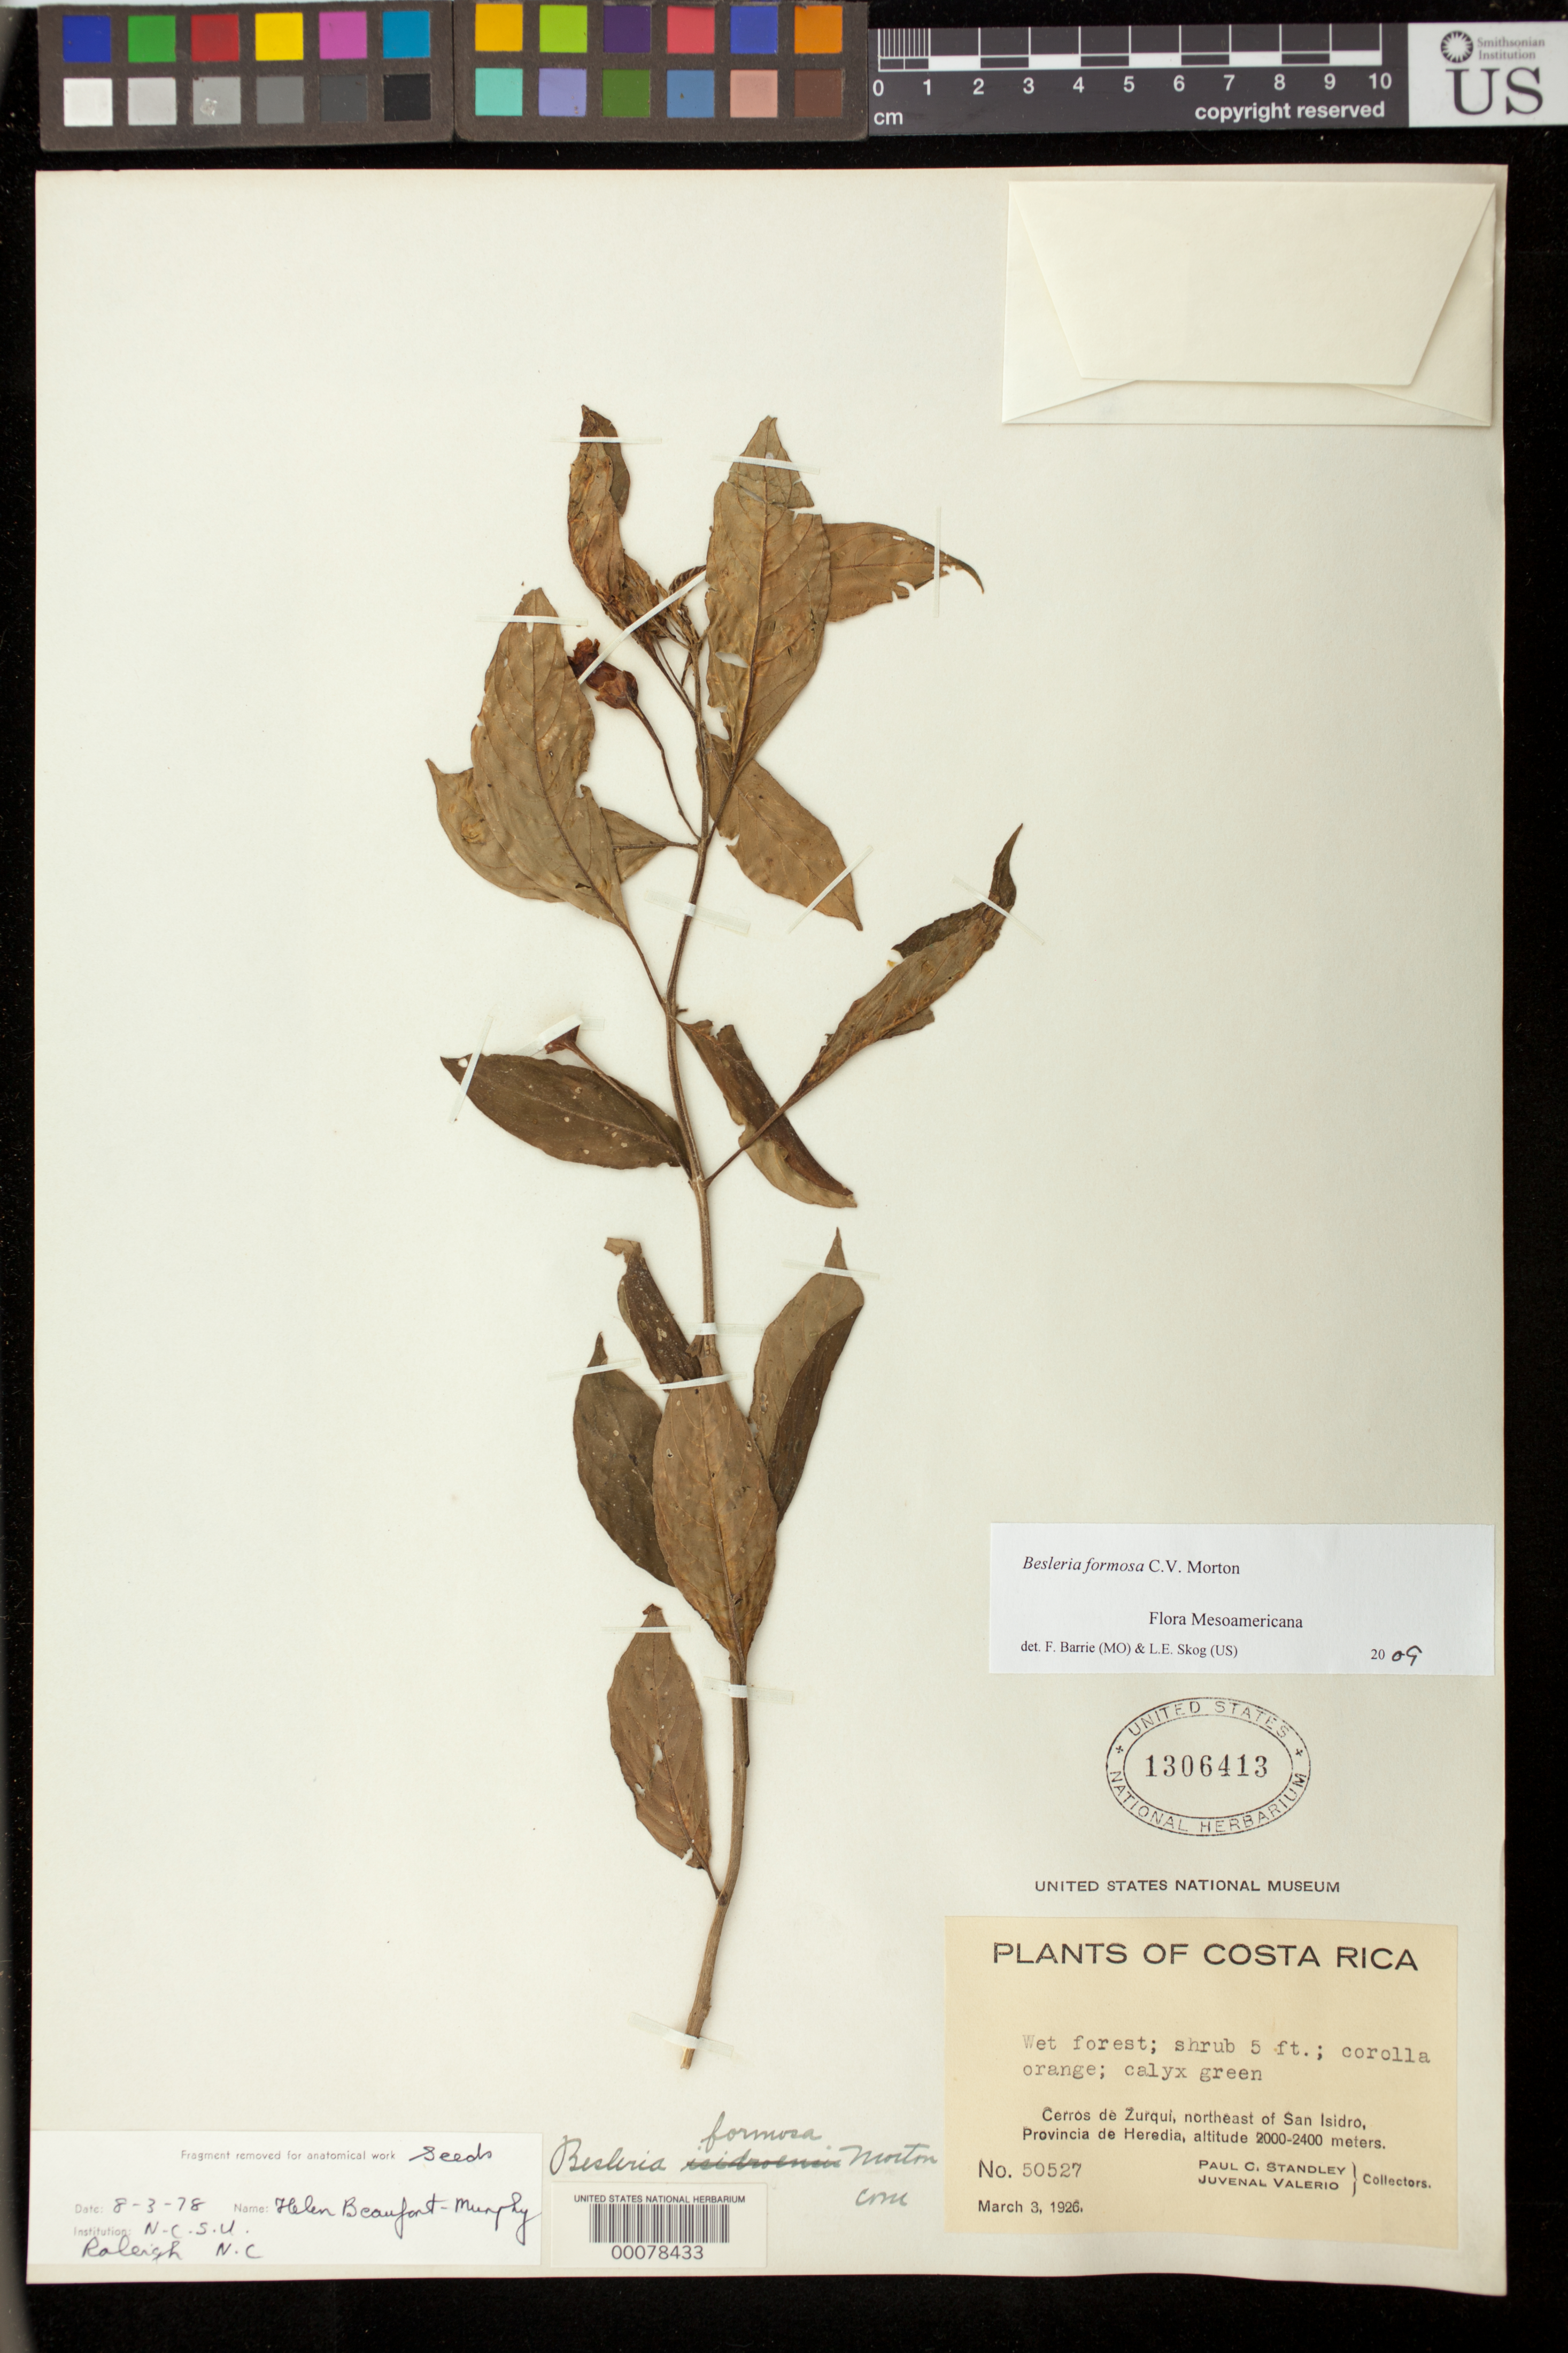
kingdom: Plantae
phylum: Tracheophyta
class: Magnoliopsida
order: Lamiales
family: Gesneriaceae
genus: Besleria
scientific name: Besleria amabilis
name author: C.V. Morton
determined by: Skog, Laurence E.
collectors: P. C. Standley & J. Valerio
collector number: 50527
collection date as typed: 03 Mar 1926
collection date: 1926-03-03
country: Costa Rica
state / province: Heredia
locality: Cerros de Zurqui, NE of San Isidro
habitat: Wet forest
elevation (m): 2000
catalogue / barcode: US 1306413